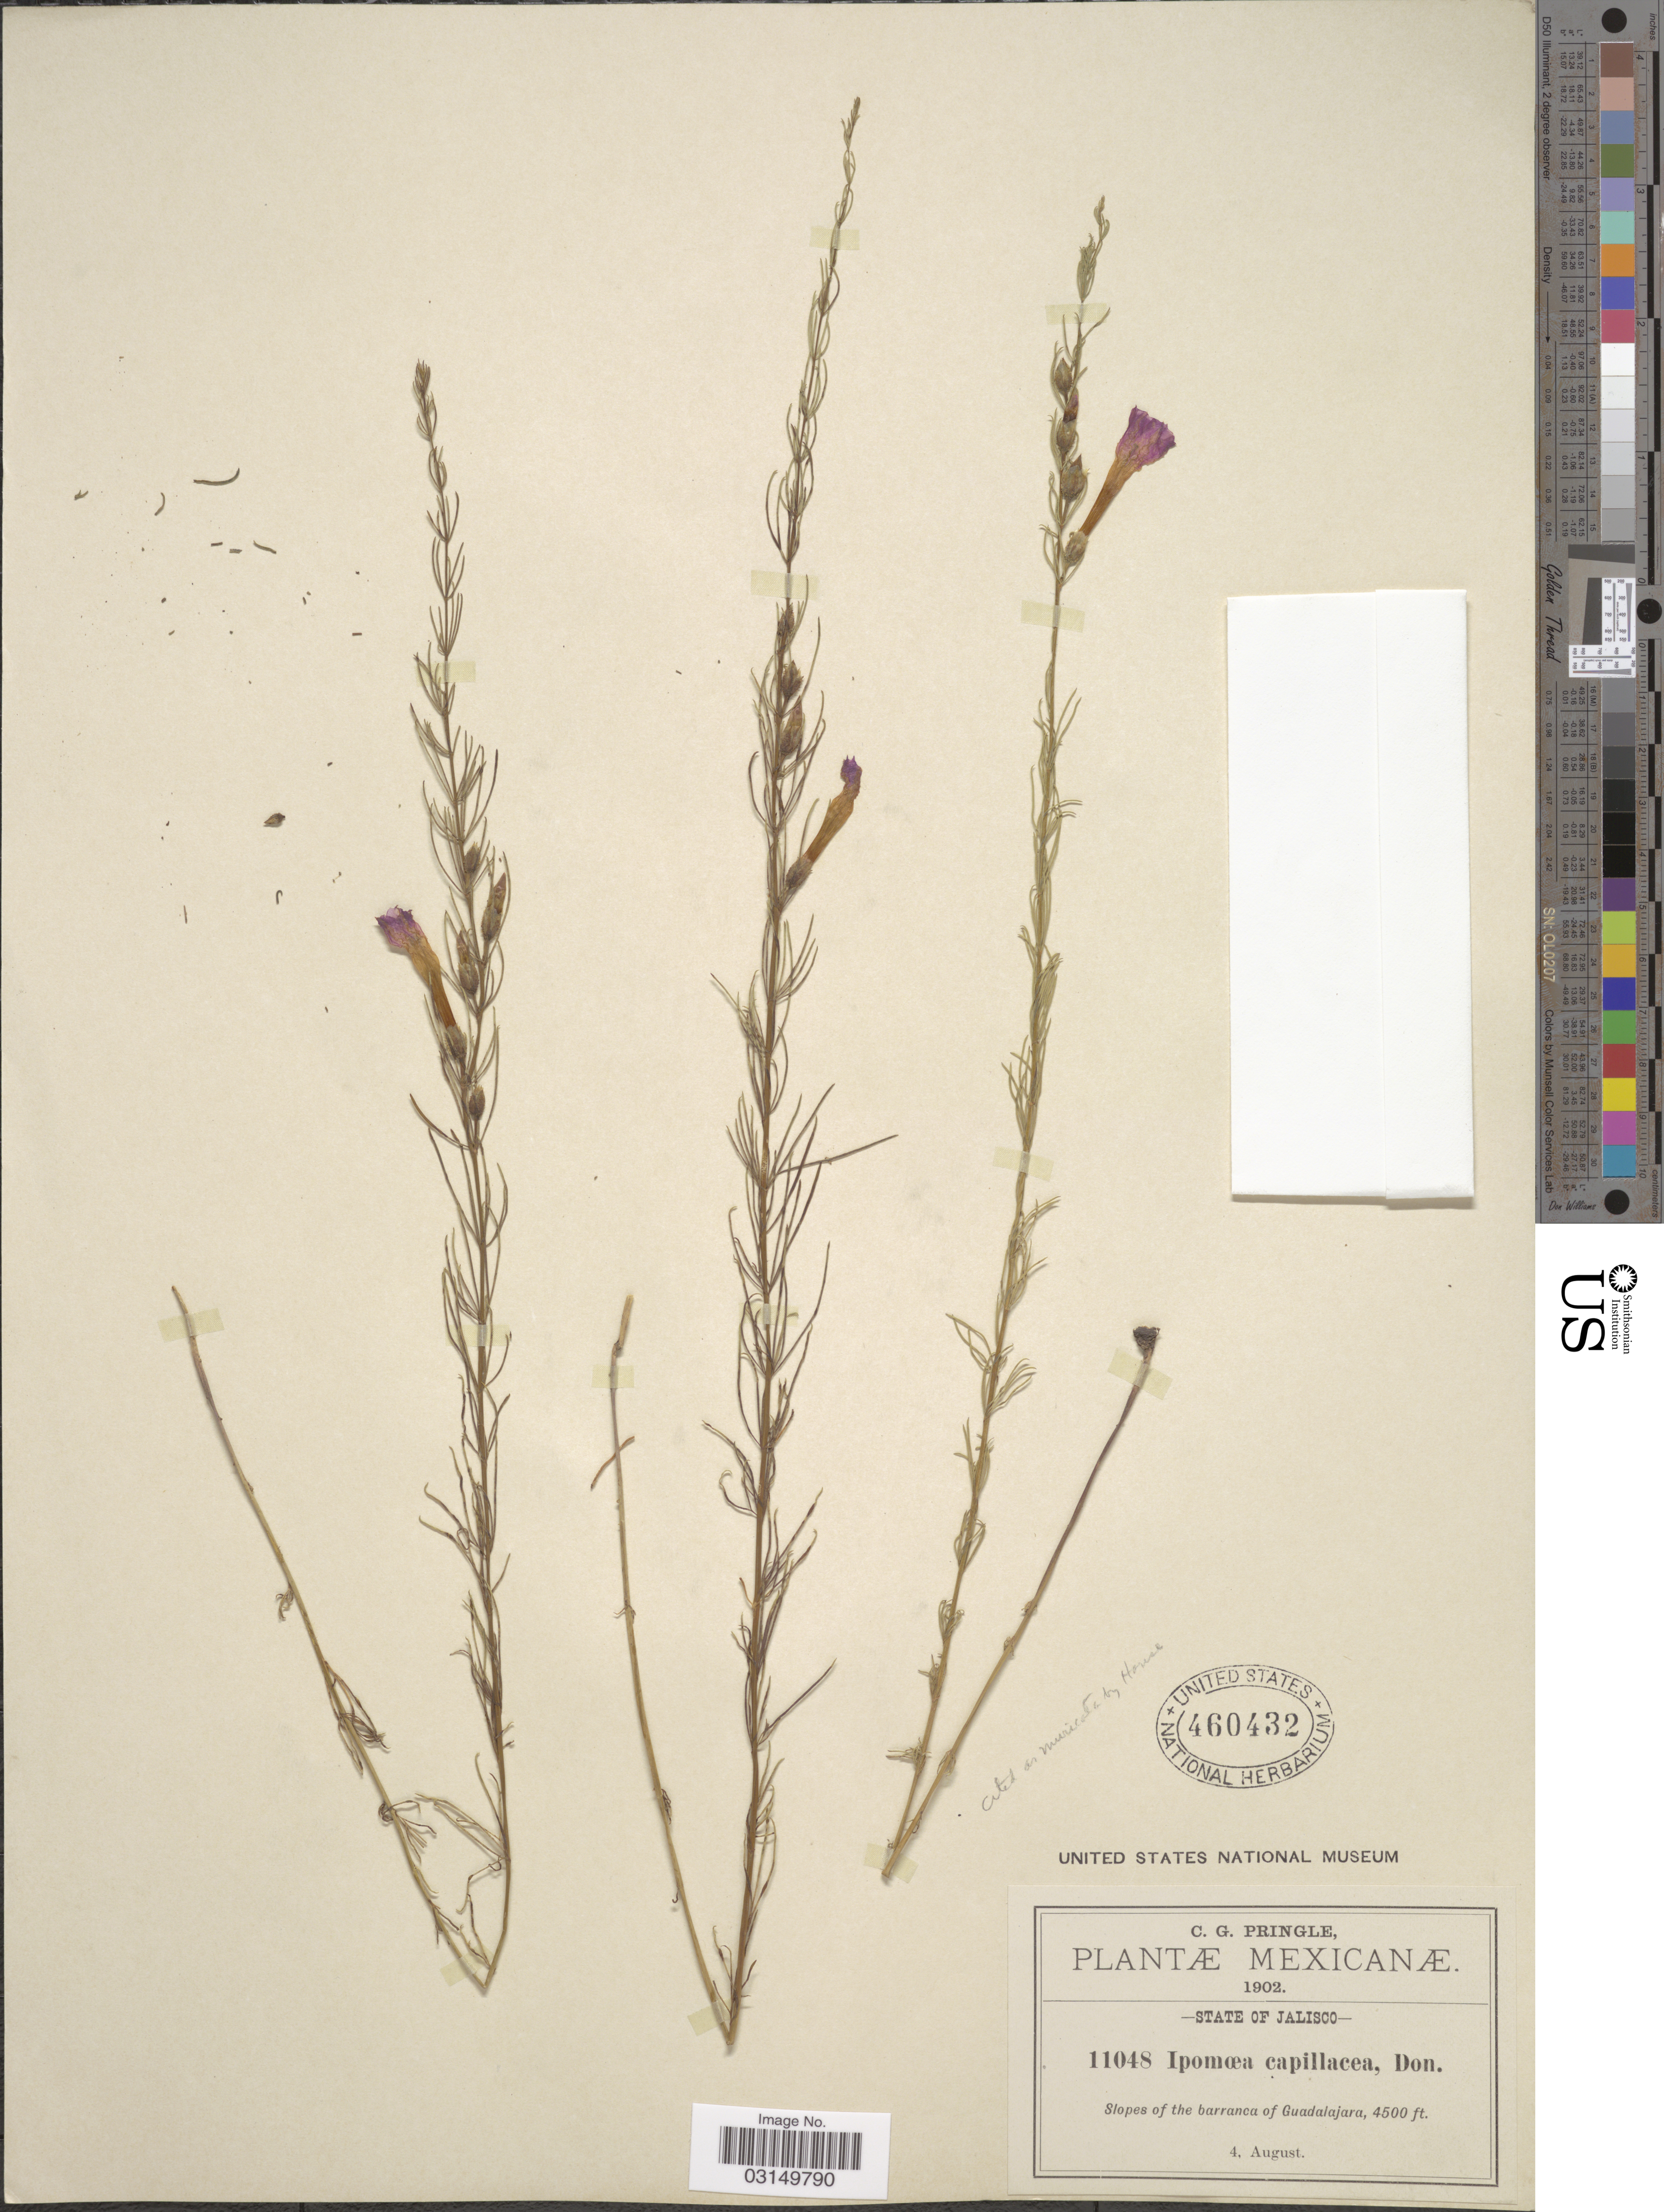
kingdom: Plantae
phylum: Tracheophyta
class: Magnoliopsida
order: Solanales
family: Convolvulaceae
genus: Ipomoea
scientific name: Ipomoea capillacea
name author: (Kunth) G. Don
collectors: C. G. Pringle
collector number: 11048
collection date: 1902-08-04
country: Mexico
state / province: Jalisco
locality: Slopes of the barranca of Guadalajara.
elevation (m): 1372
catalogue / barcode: US 460432